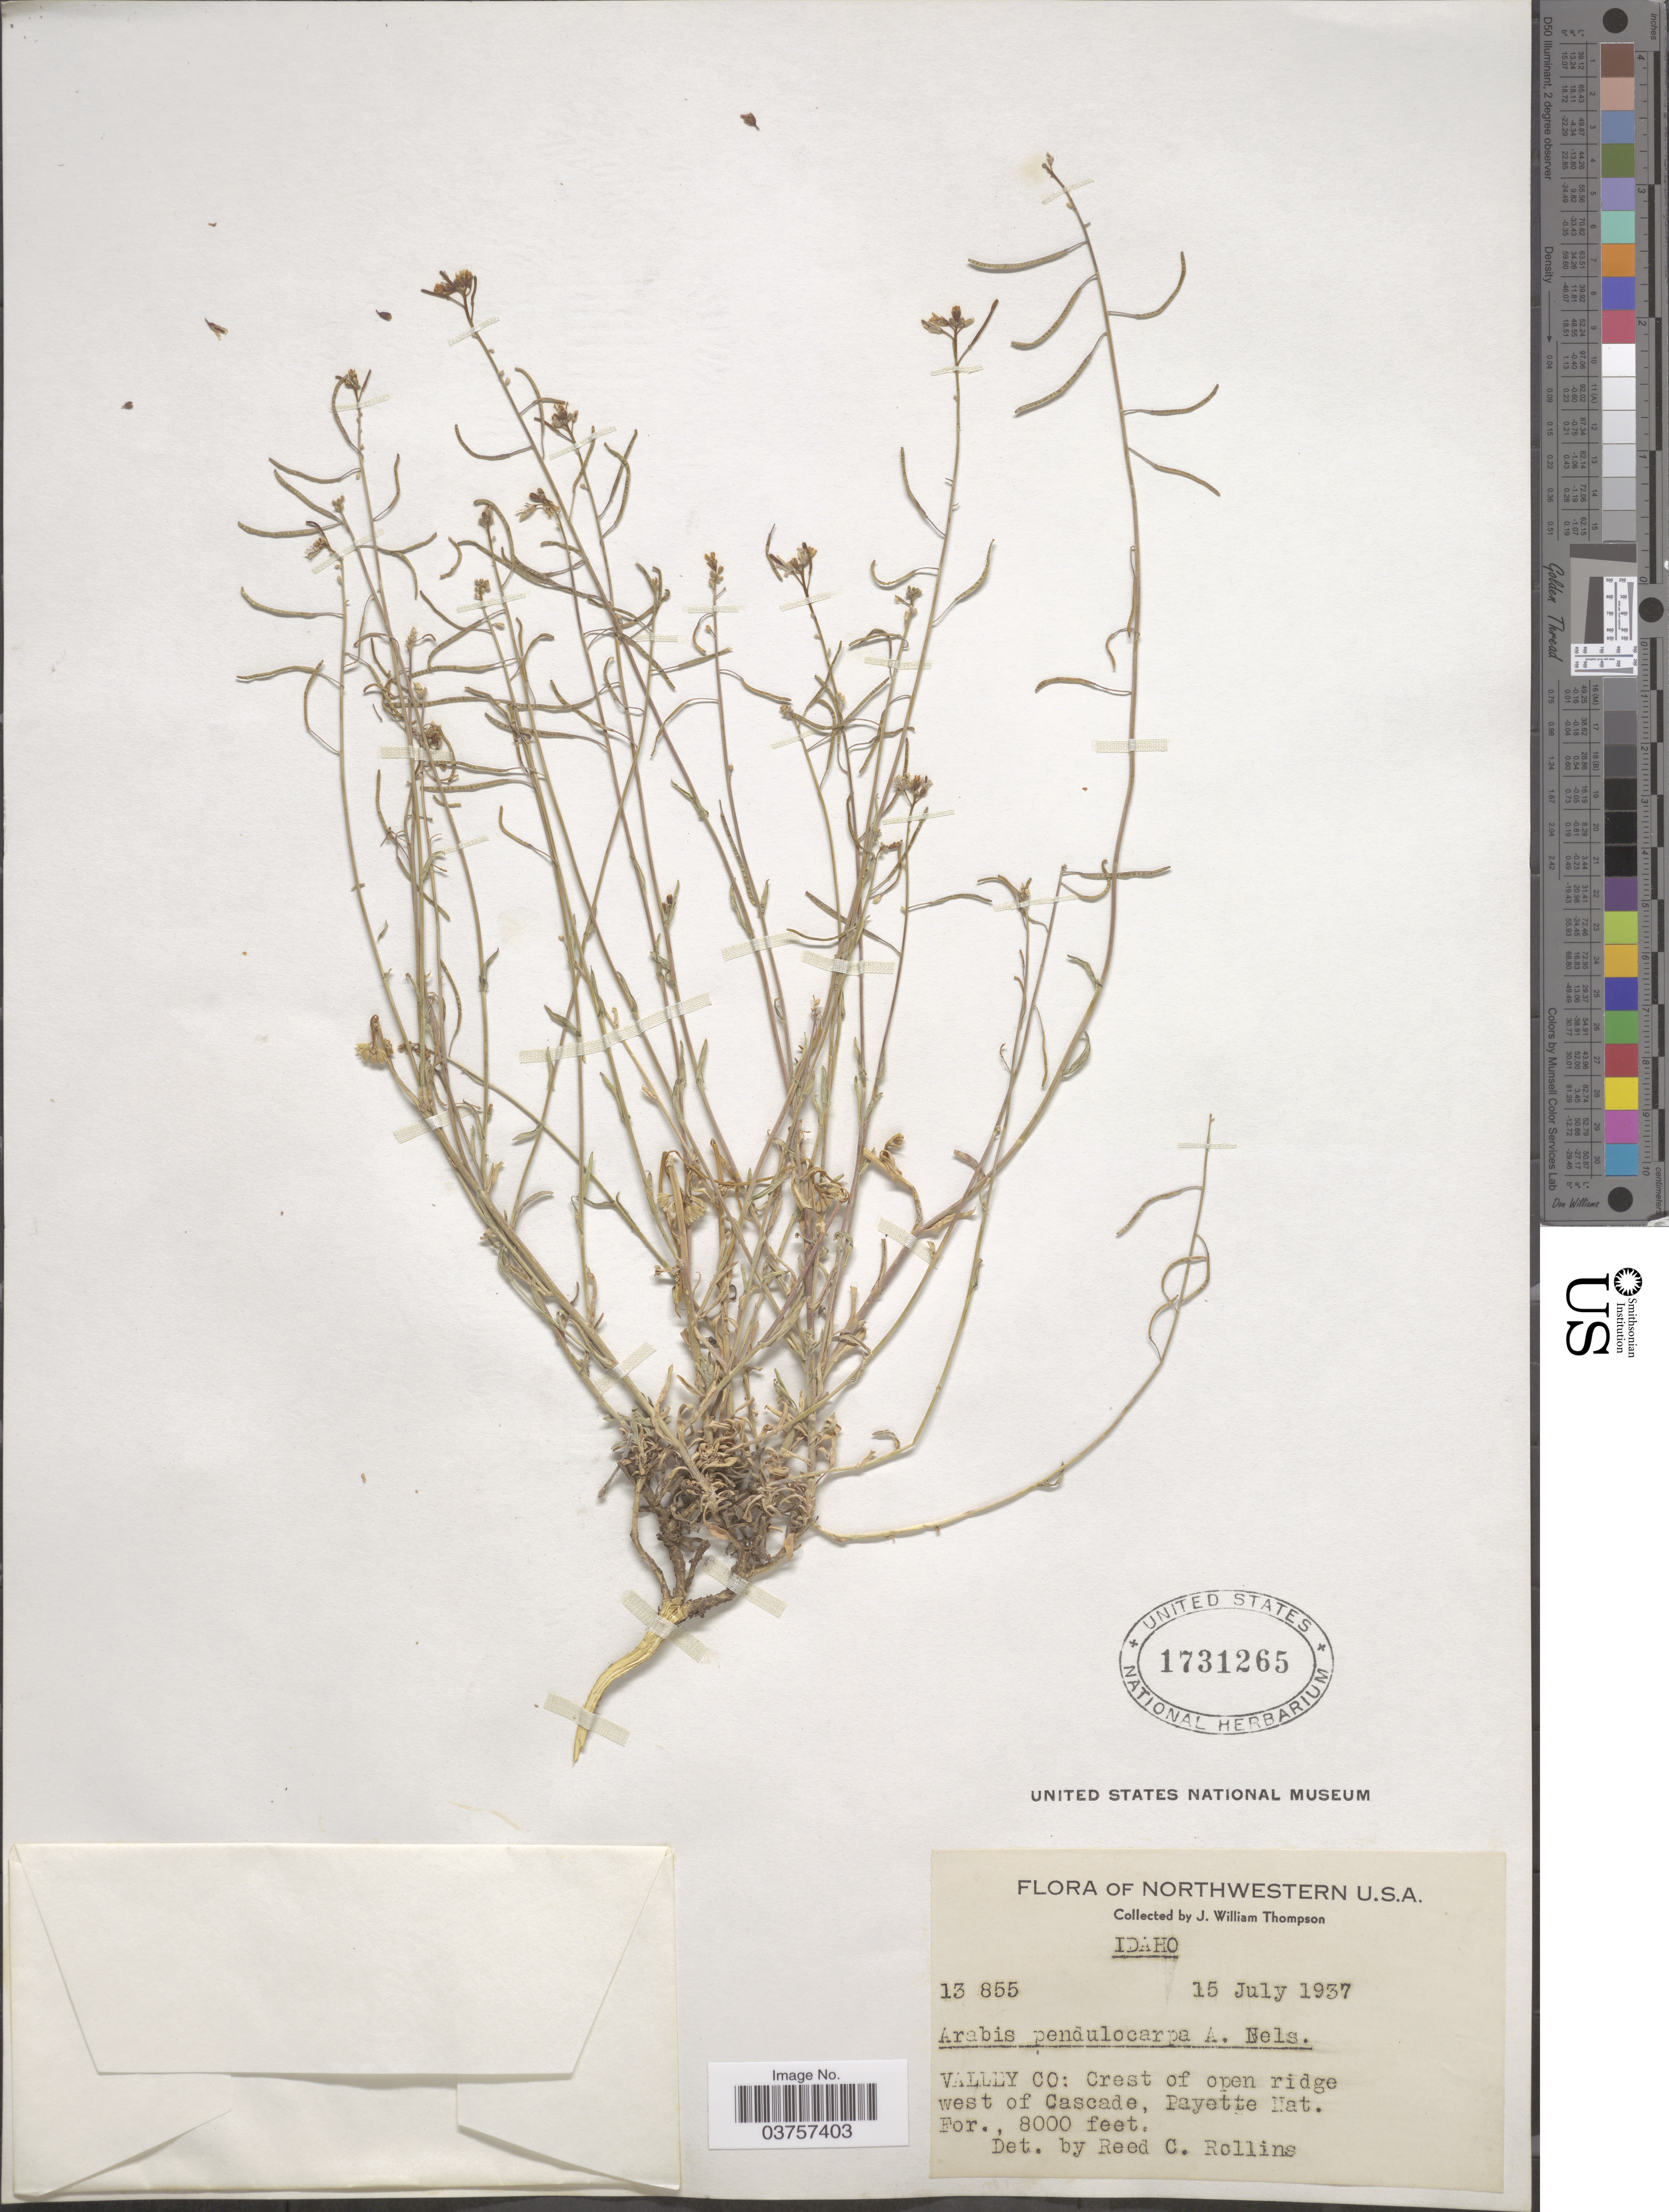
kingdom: Plantae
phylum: Tracheophyta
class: Magnoliopsida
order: Brassicales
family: Brassicaceae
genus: Arabis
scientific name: Arabis holboellii var. pendulocarpa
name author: (A. Nelson) Rollins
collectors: J. W. Thompson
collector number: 13855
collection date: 1937-07-15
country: United States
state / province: Idaho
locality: Northwestern U.S.A. Valley Co: Crest of open ridge west of Cascade, Payette Nat. For.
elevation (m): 2438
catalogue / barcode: US 1731265